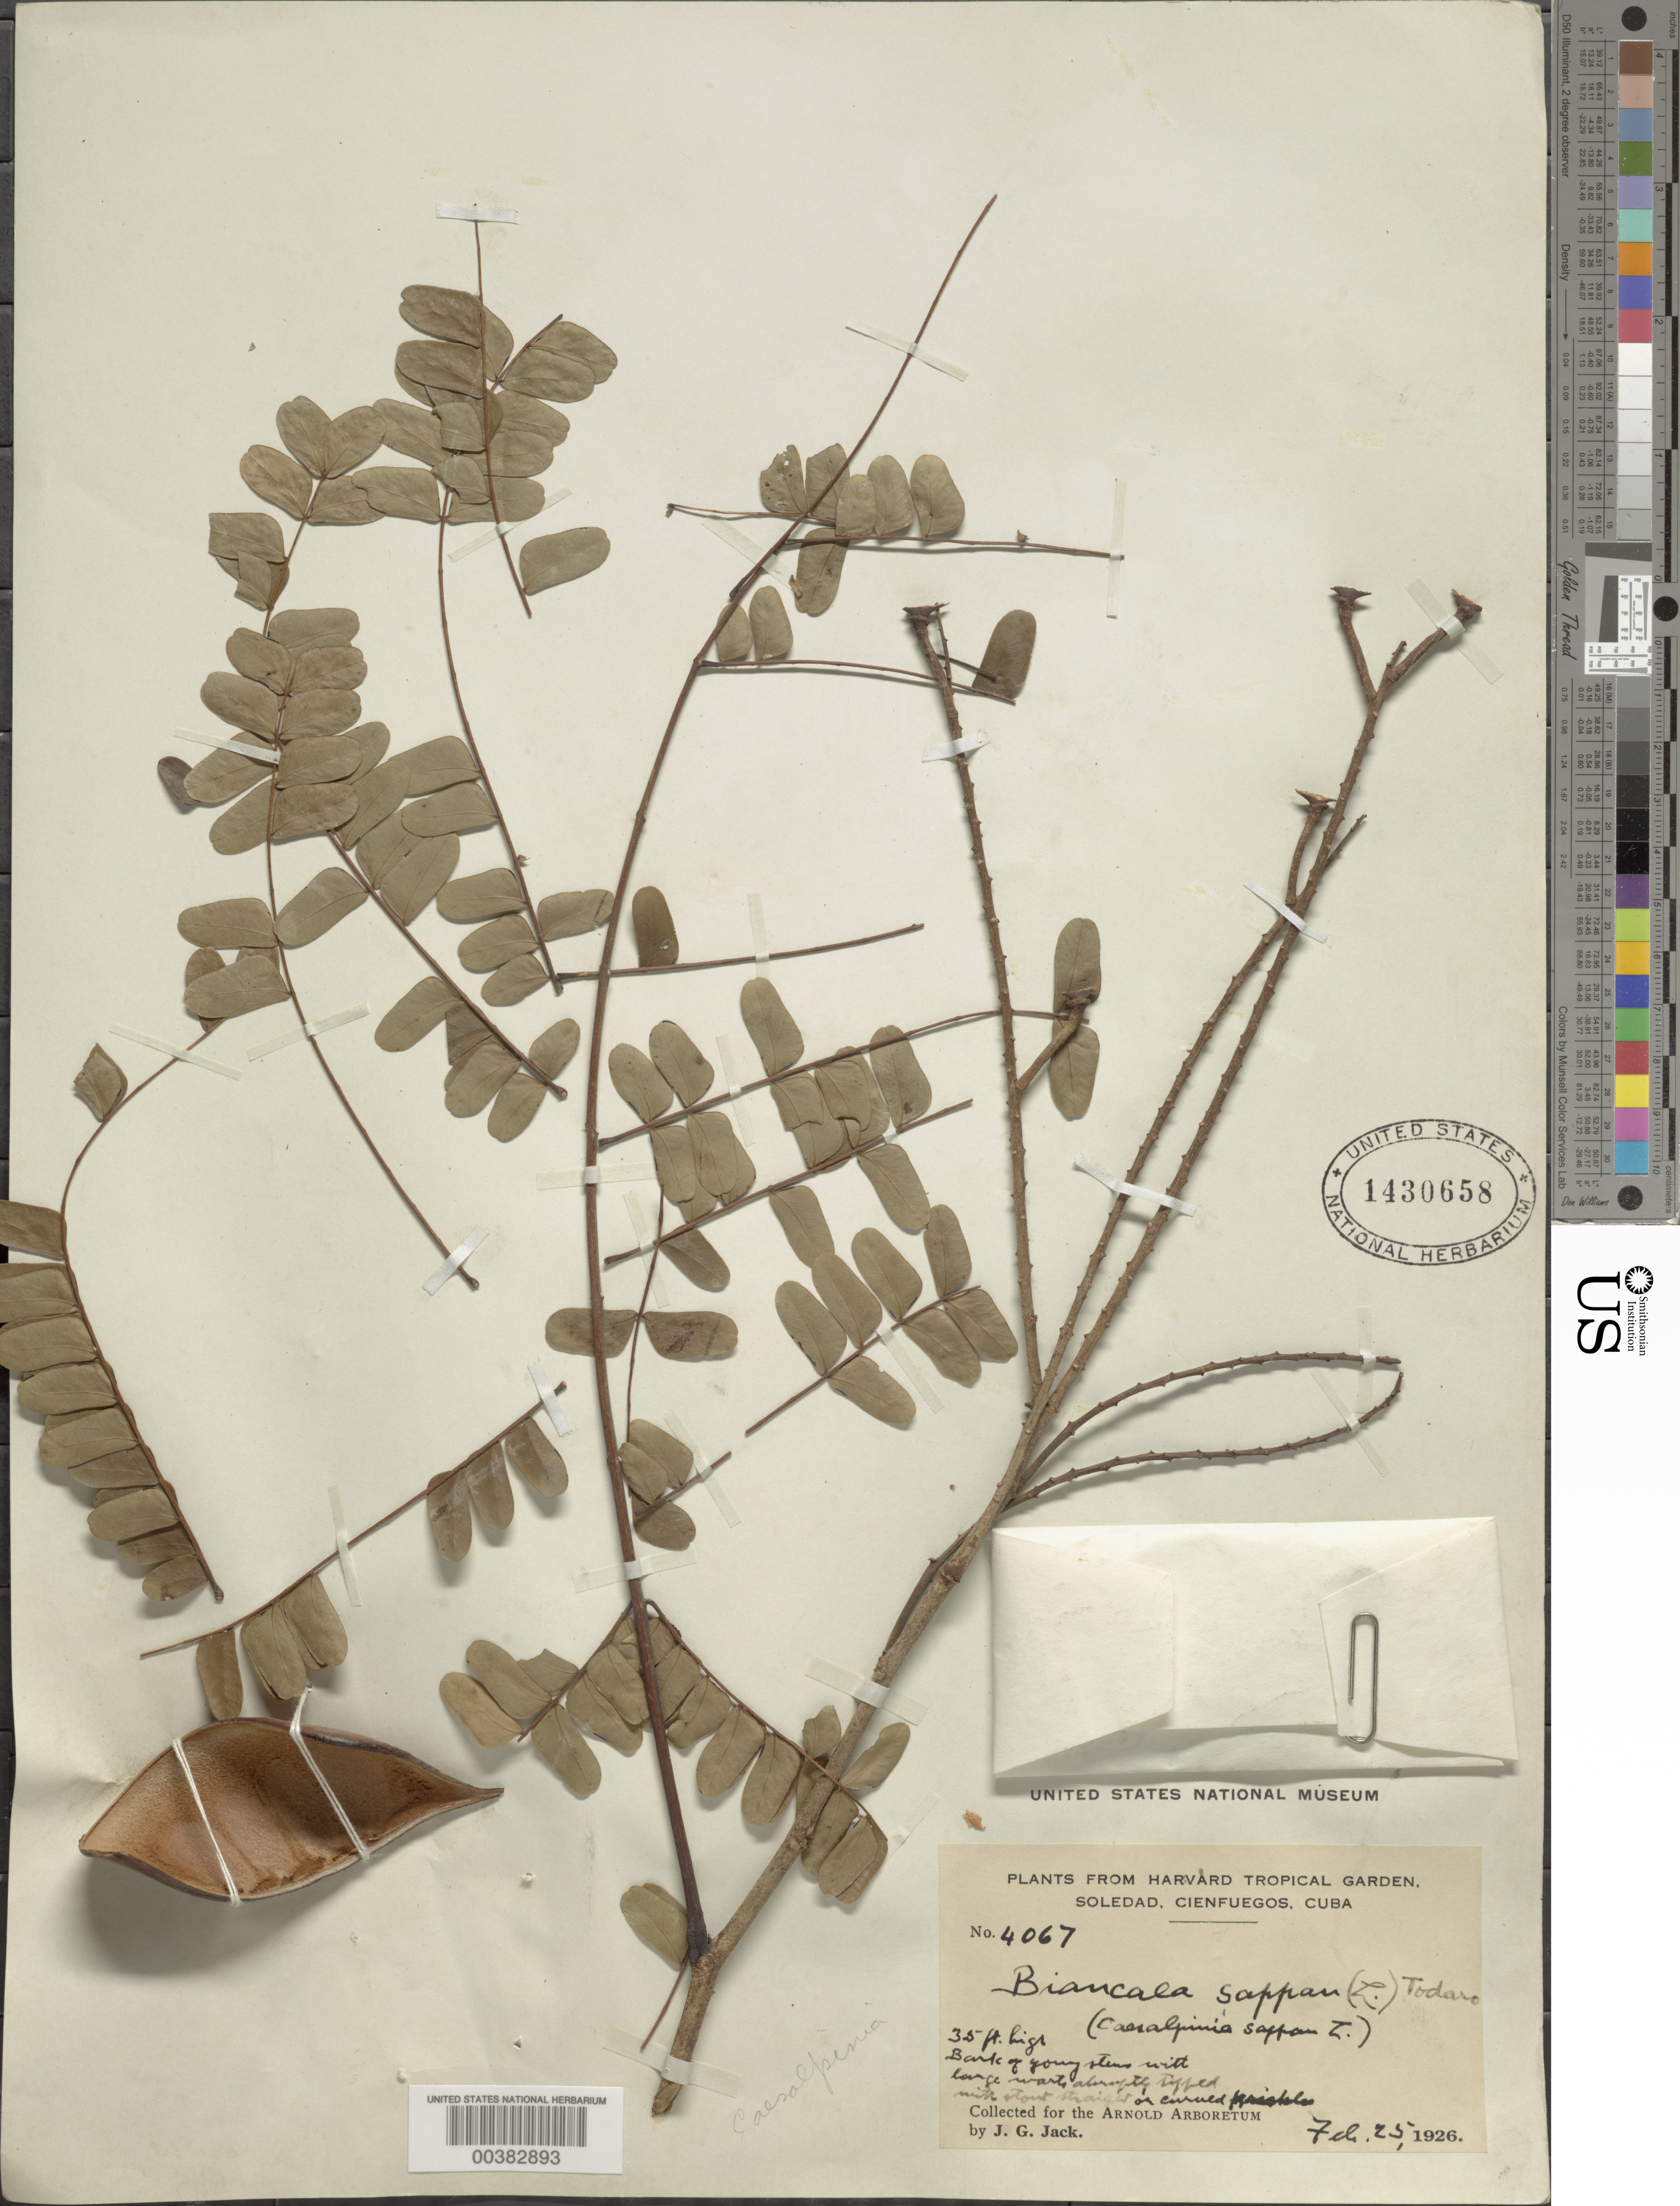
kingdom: Plantae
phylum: Tracheophyta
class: Magnoliopsida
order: Fabales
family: Fabaceae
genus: Biancaea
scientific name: Biancaea sappan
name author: (L.) Tod.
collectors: J. G. Jack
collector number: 4067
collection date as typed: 25 Feb 1926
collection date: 1926-02-25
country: Cuba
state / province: Las Villas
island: Greater Antilles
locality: Garden (soledad) cienfuegos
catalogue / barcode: US 1430658